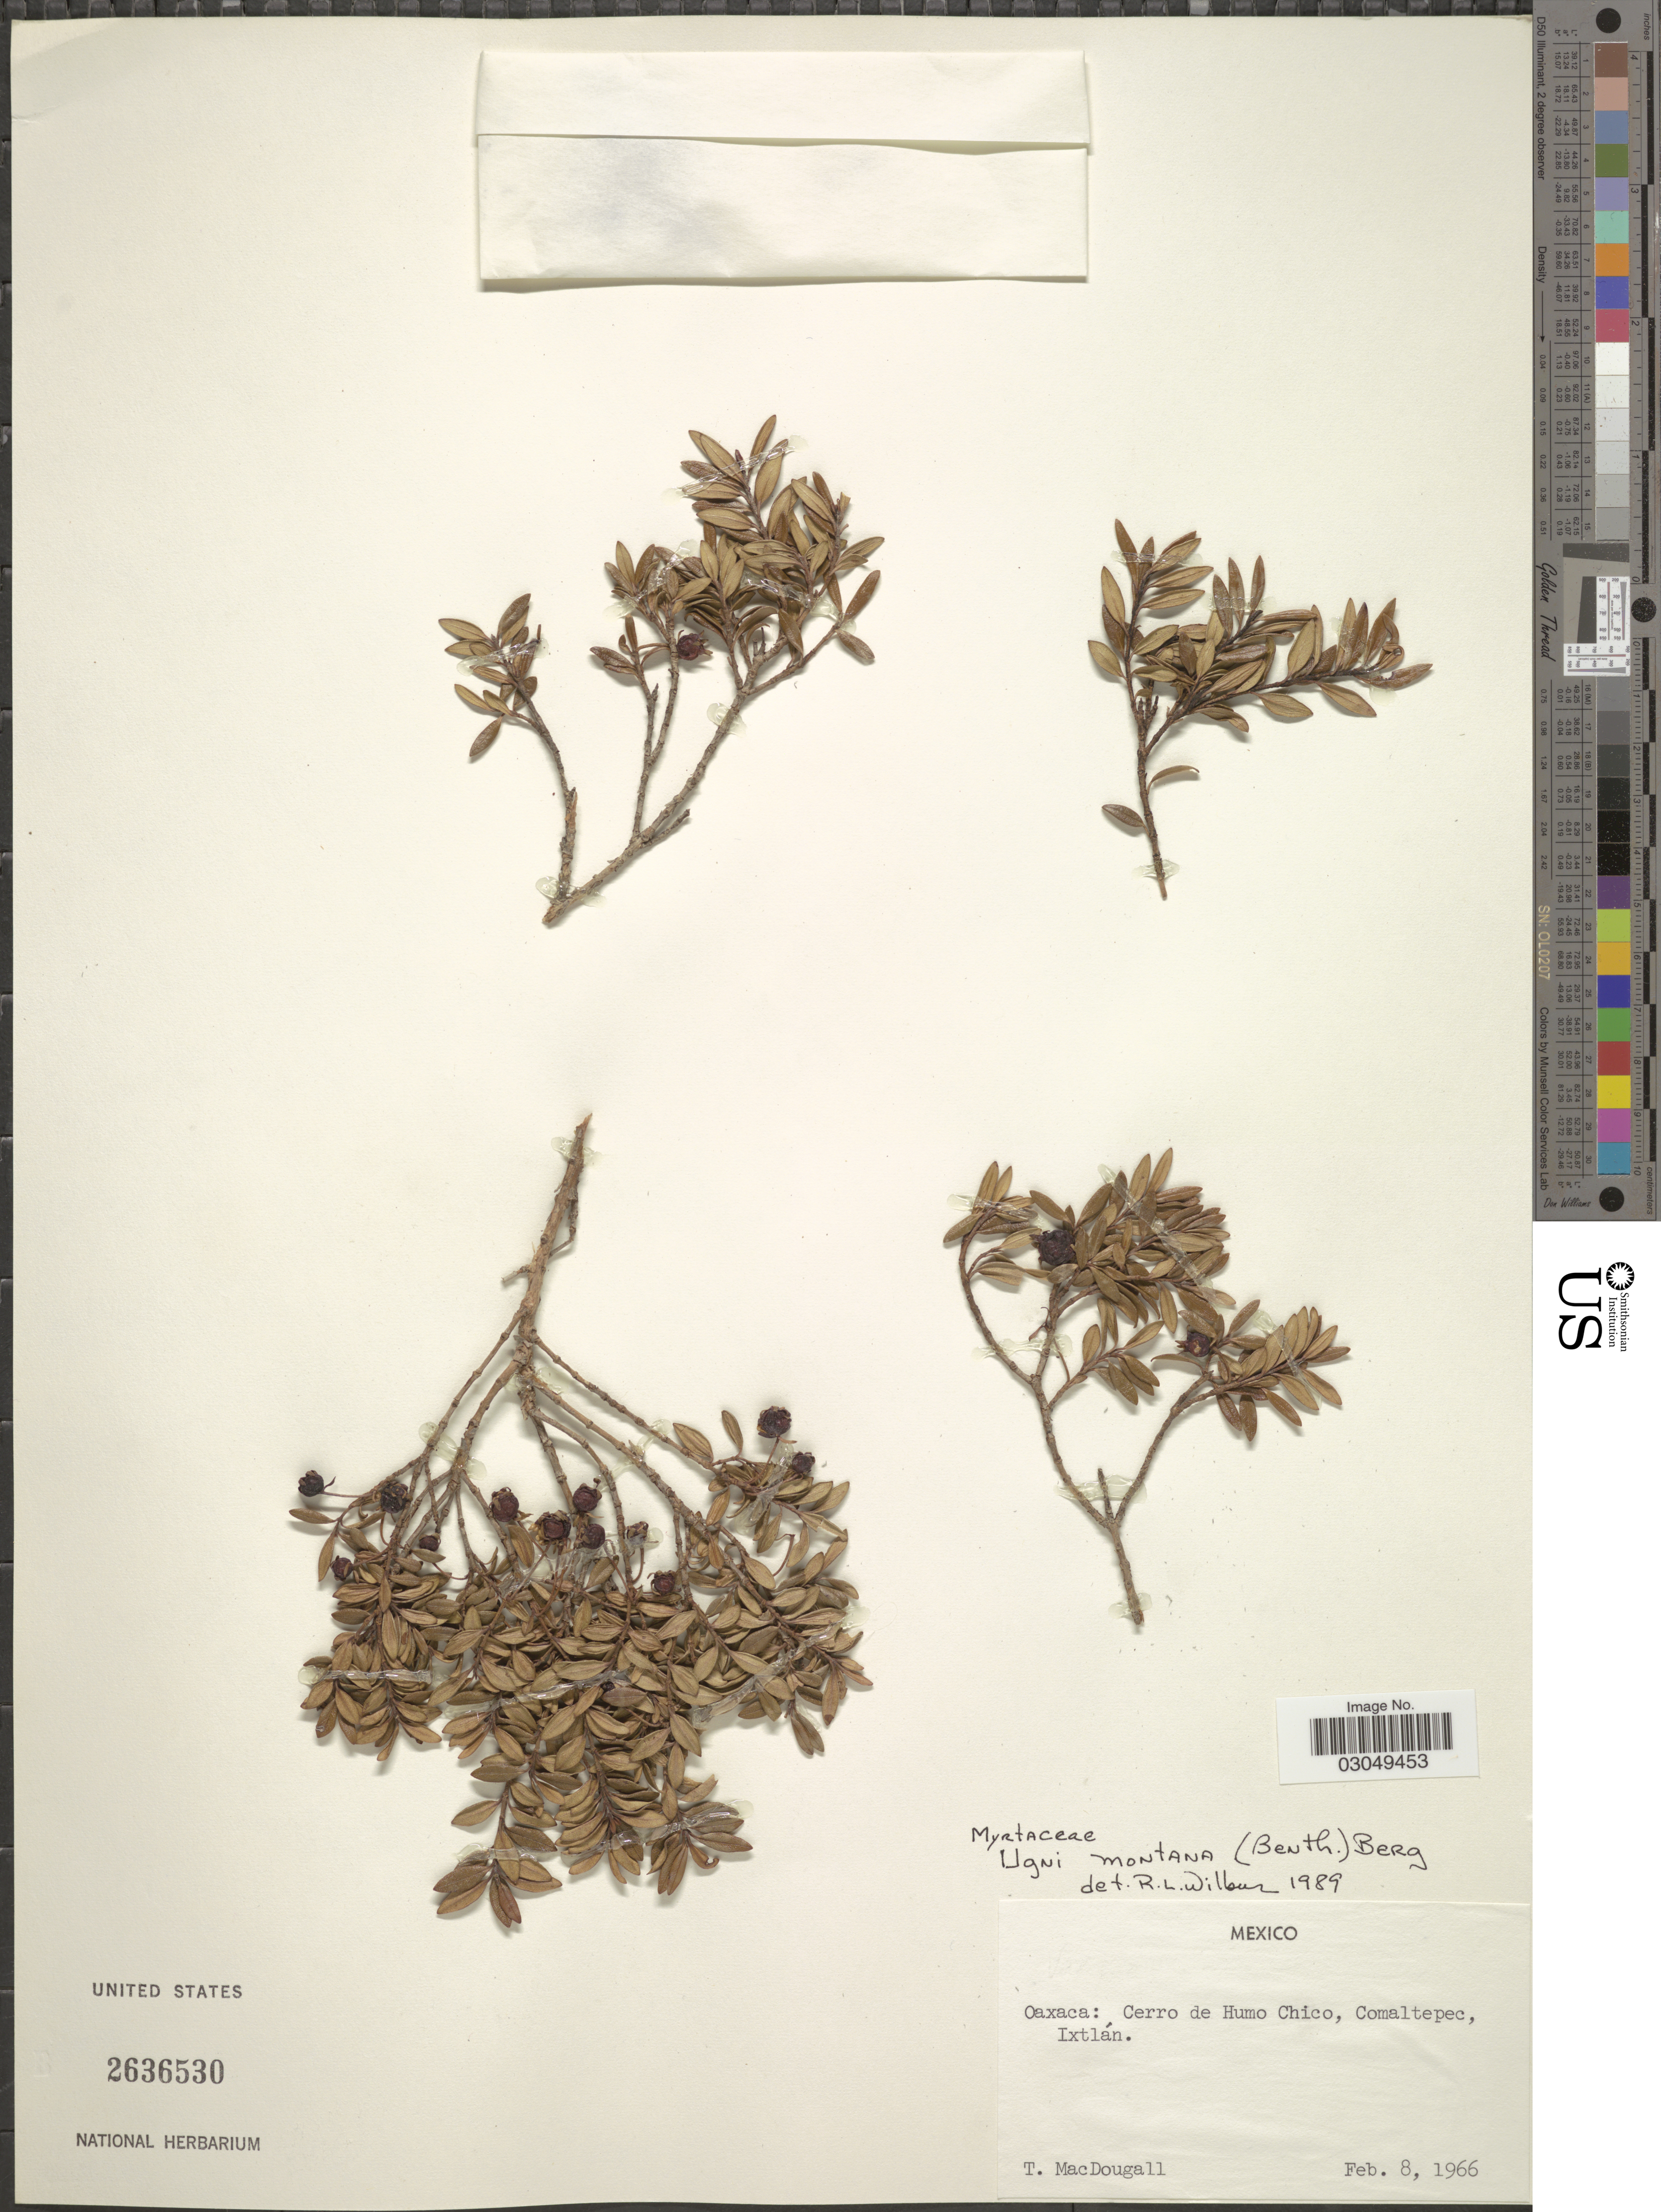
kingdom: Plantae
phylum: Tracheophyta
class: Magnoliopsida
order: Myrtales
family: Myrtaceae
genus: Ugni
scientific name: Ugni myricoides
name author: (Kunth) O. Berg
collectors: T. B. MacDougall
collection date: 1966-02-08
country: Mexico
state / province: Oaxaca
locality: Cerro de Humo Chico, Comaltepec, Ixtlán.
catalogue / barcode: US 2636530